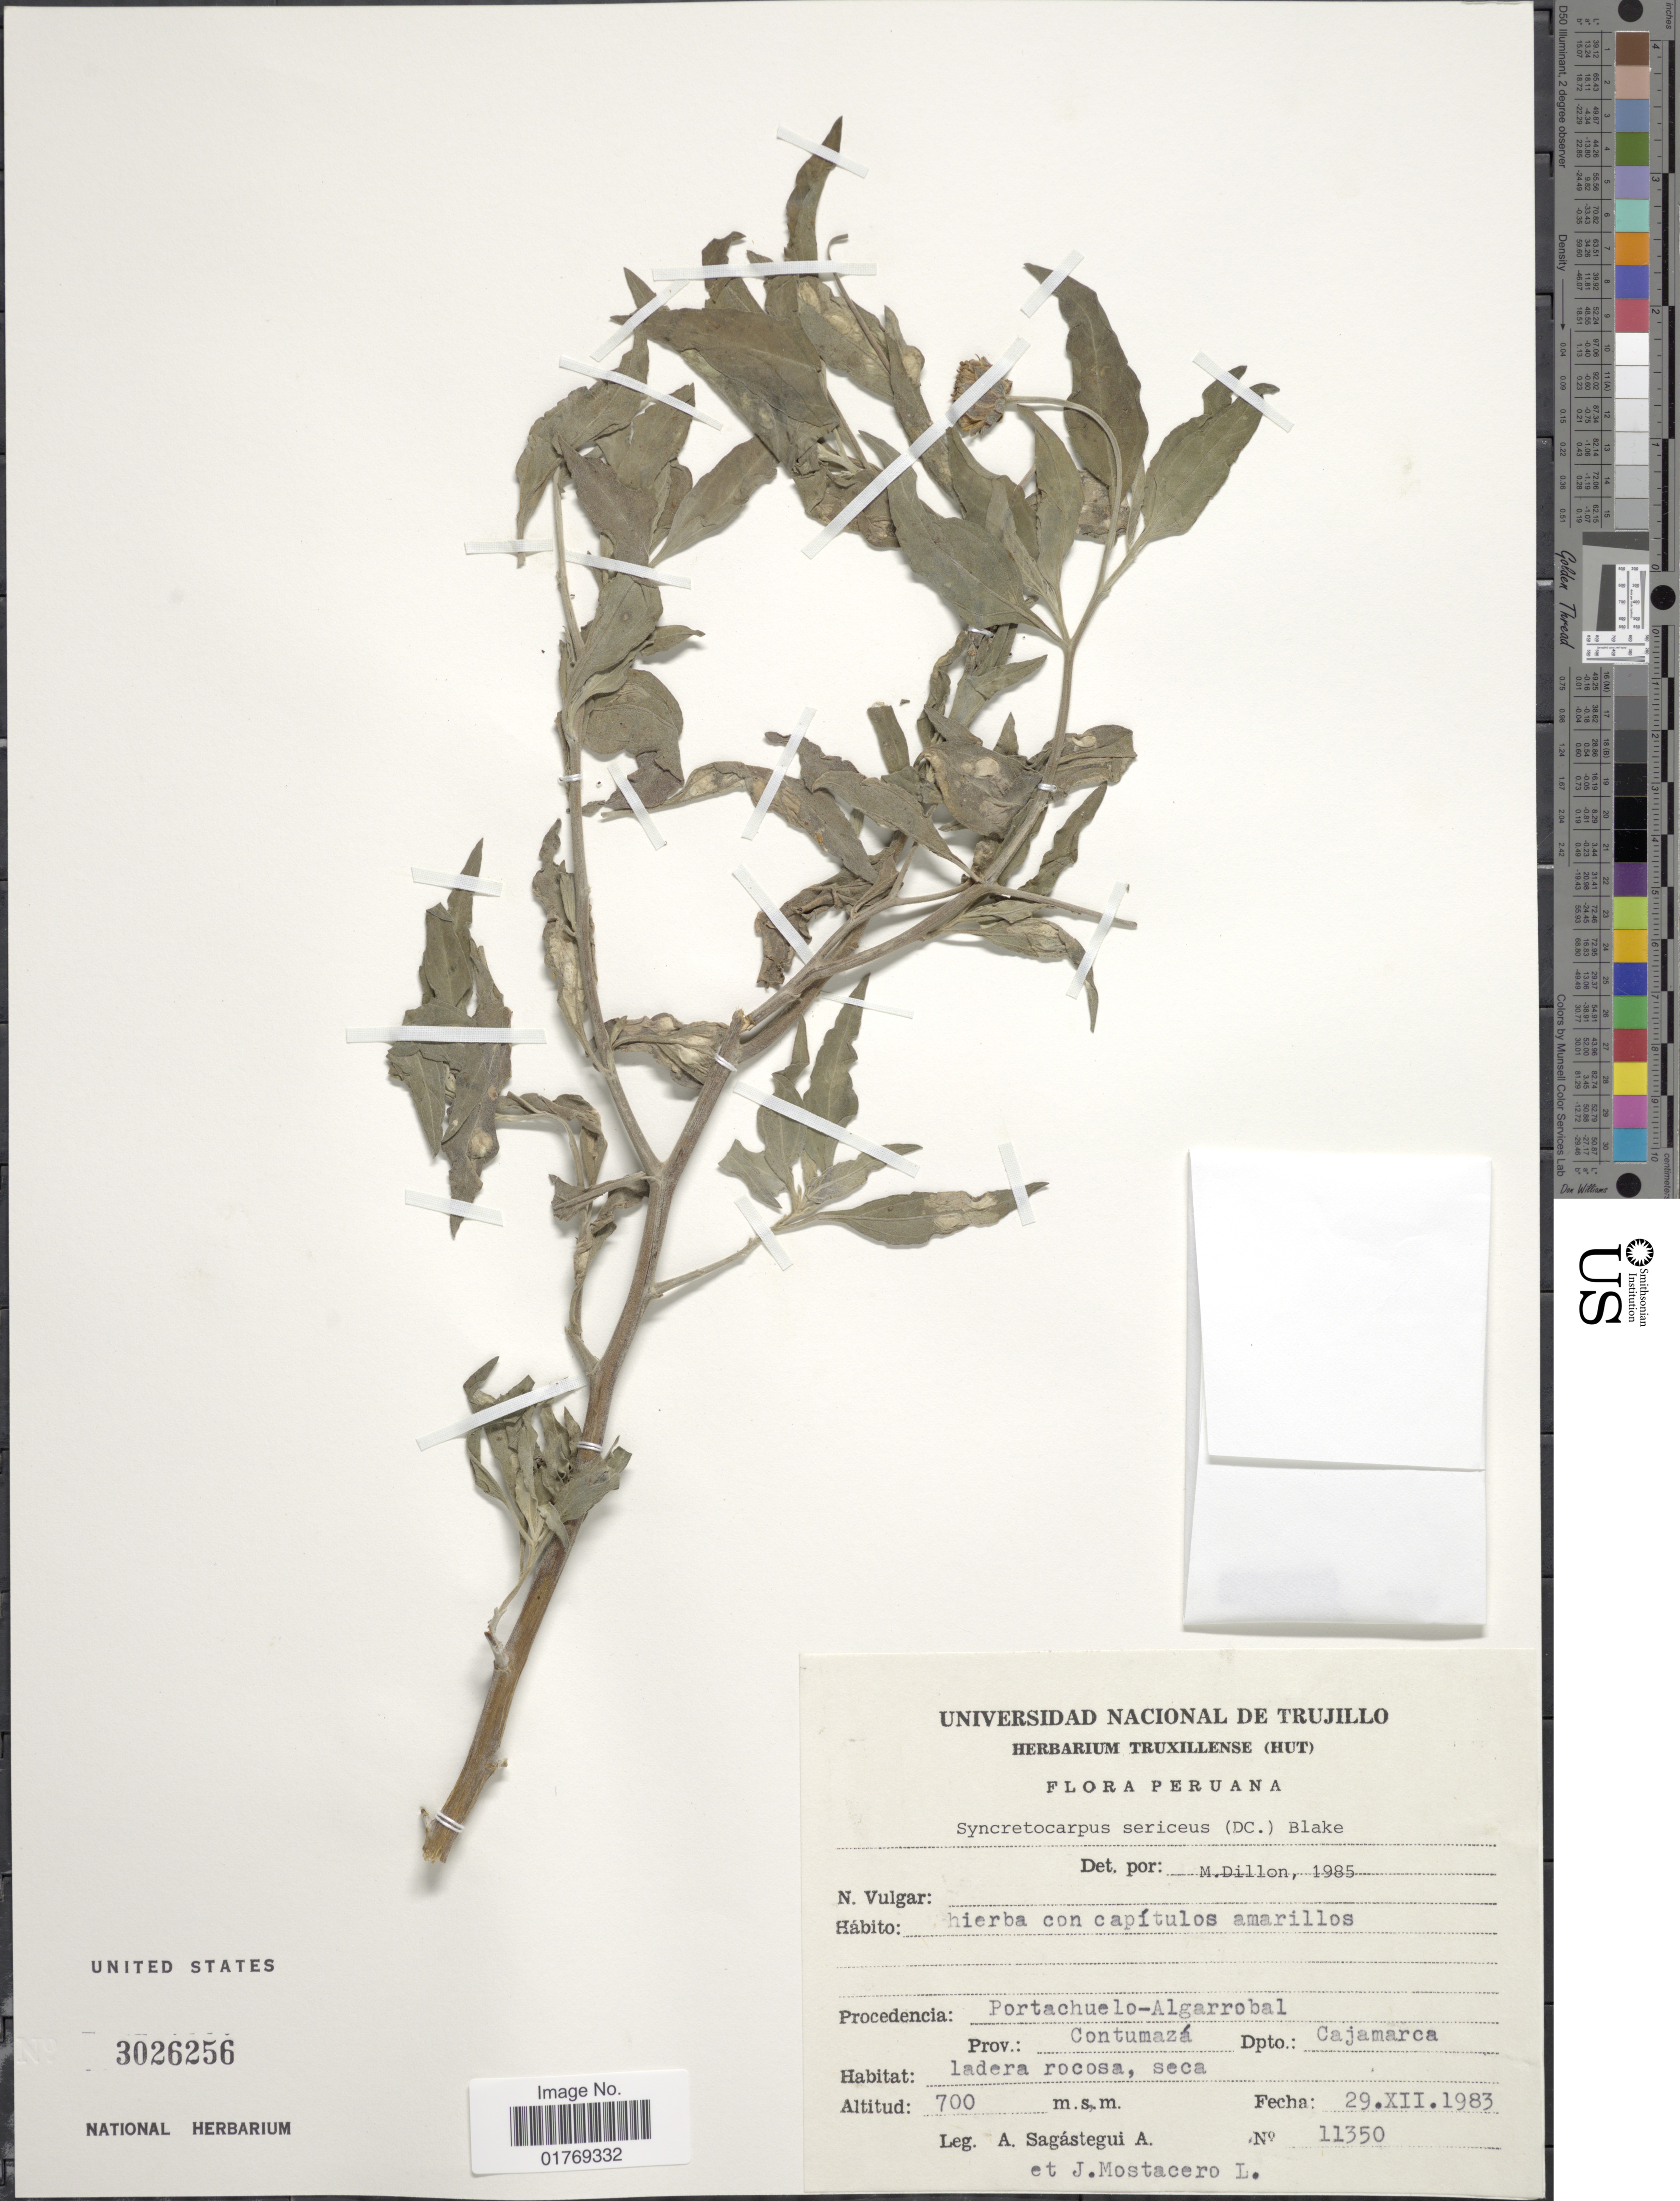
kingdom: Plantae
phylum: Tracheophyta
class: Magnoliopsida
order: Asterales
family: Asteraceae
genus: Syncretocarpus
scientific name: Syncretocarpus sericeus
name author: S.F. Blake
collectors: A. Sagástegui A. & J. Mostacero L.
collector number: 11350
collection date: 1983-12-29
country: Peru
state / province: Cajamarca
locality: Portachuelo-Algarrobal. Prov.: Contumazá. Dpto.: Cajamarca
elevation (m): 700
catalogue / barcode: US 3026256